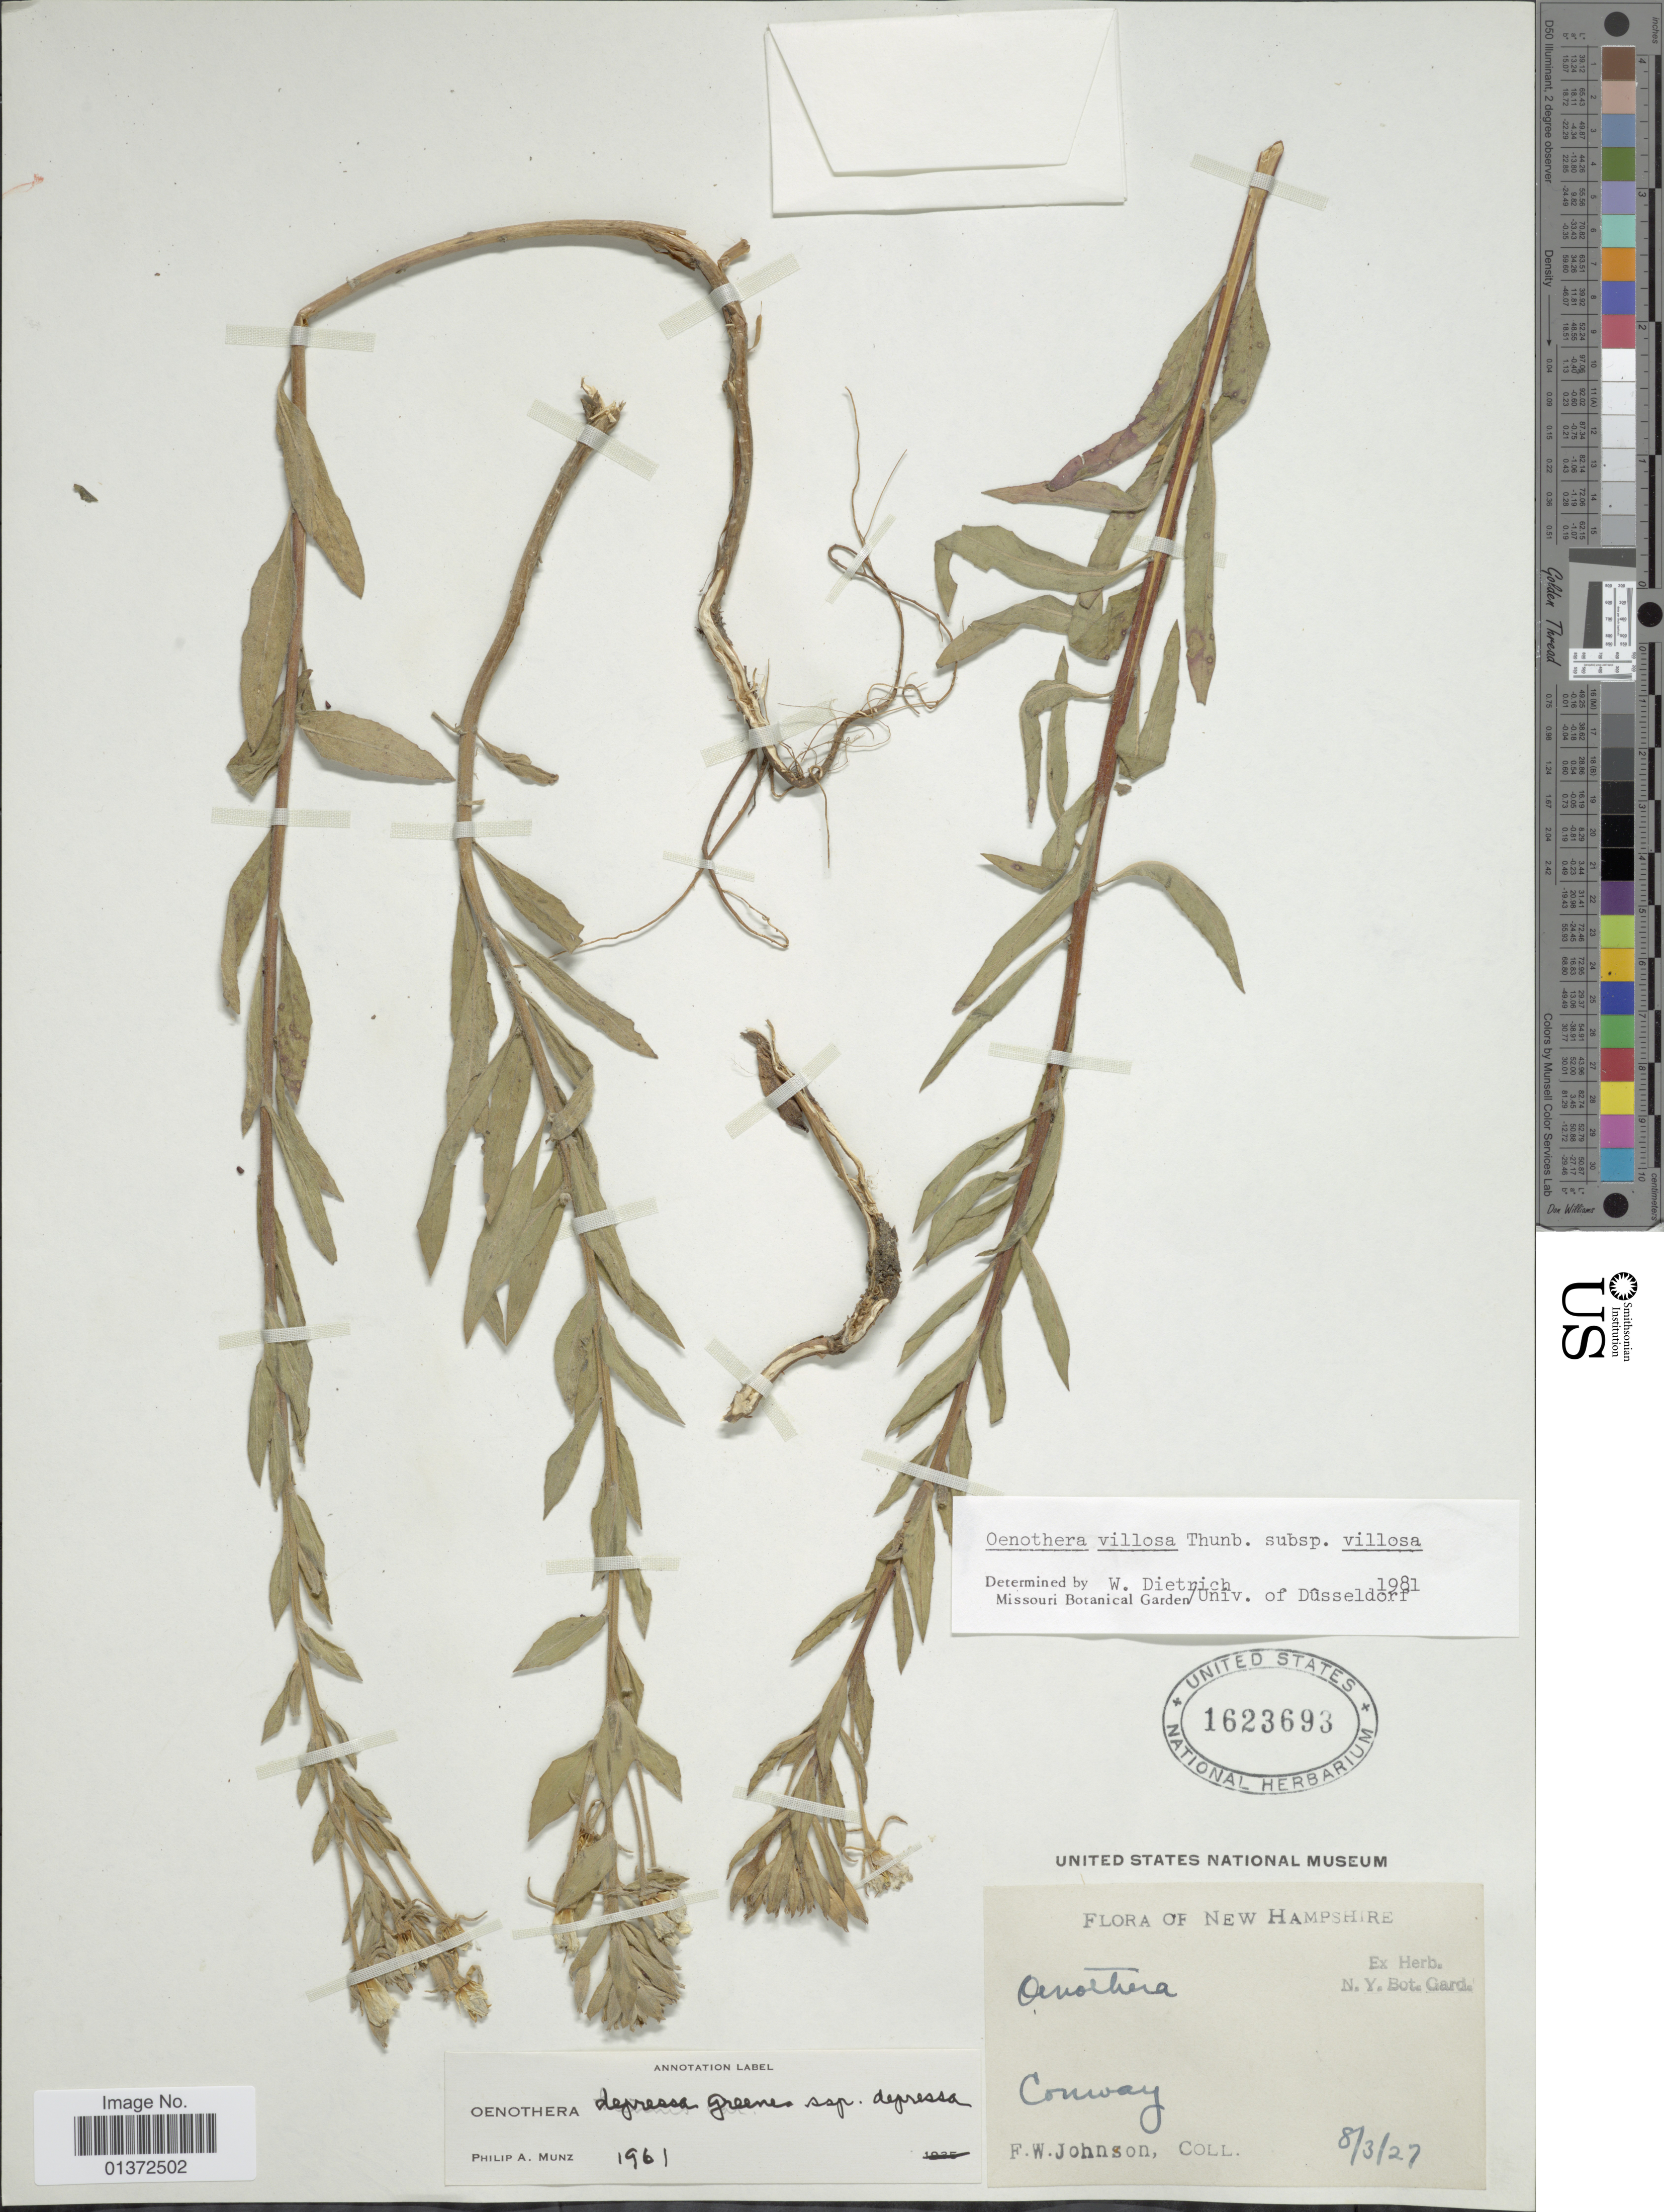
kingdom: Plantae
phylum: Tracheophyta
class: Magnoliopsida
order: Myrtales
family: Onagraceae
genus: Oenothera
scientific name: Oenothera villosa subsp. villosa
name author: Thunb.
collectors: F. W. Johnson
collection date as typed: Transcribed d/m/y: 8/3/27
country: United States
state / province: New Hampshire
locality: Conway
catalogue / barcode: US 1623693